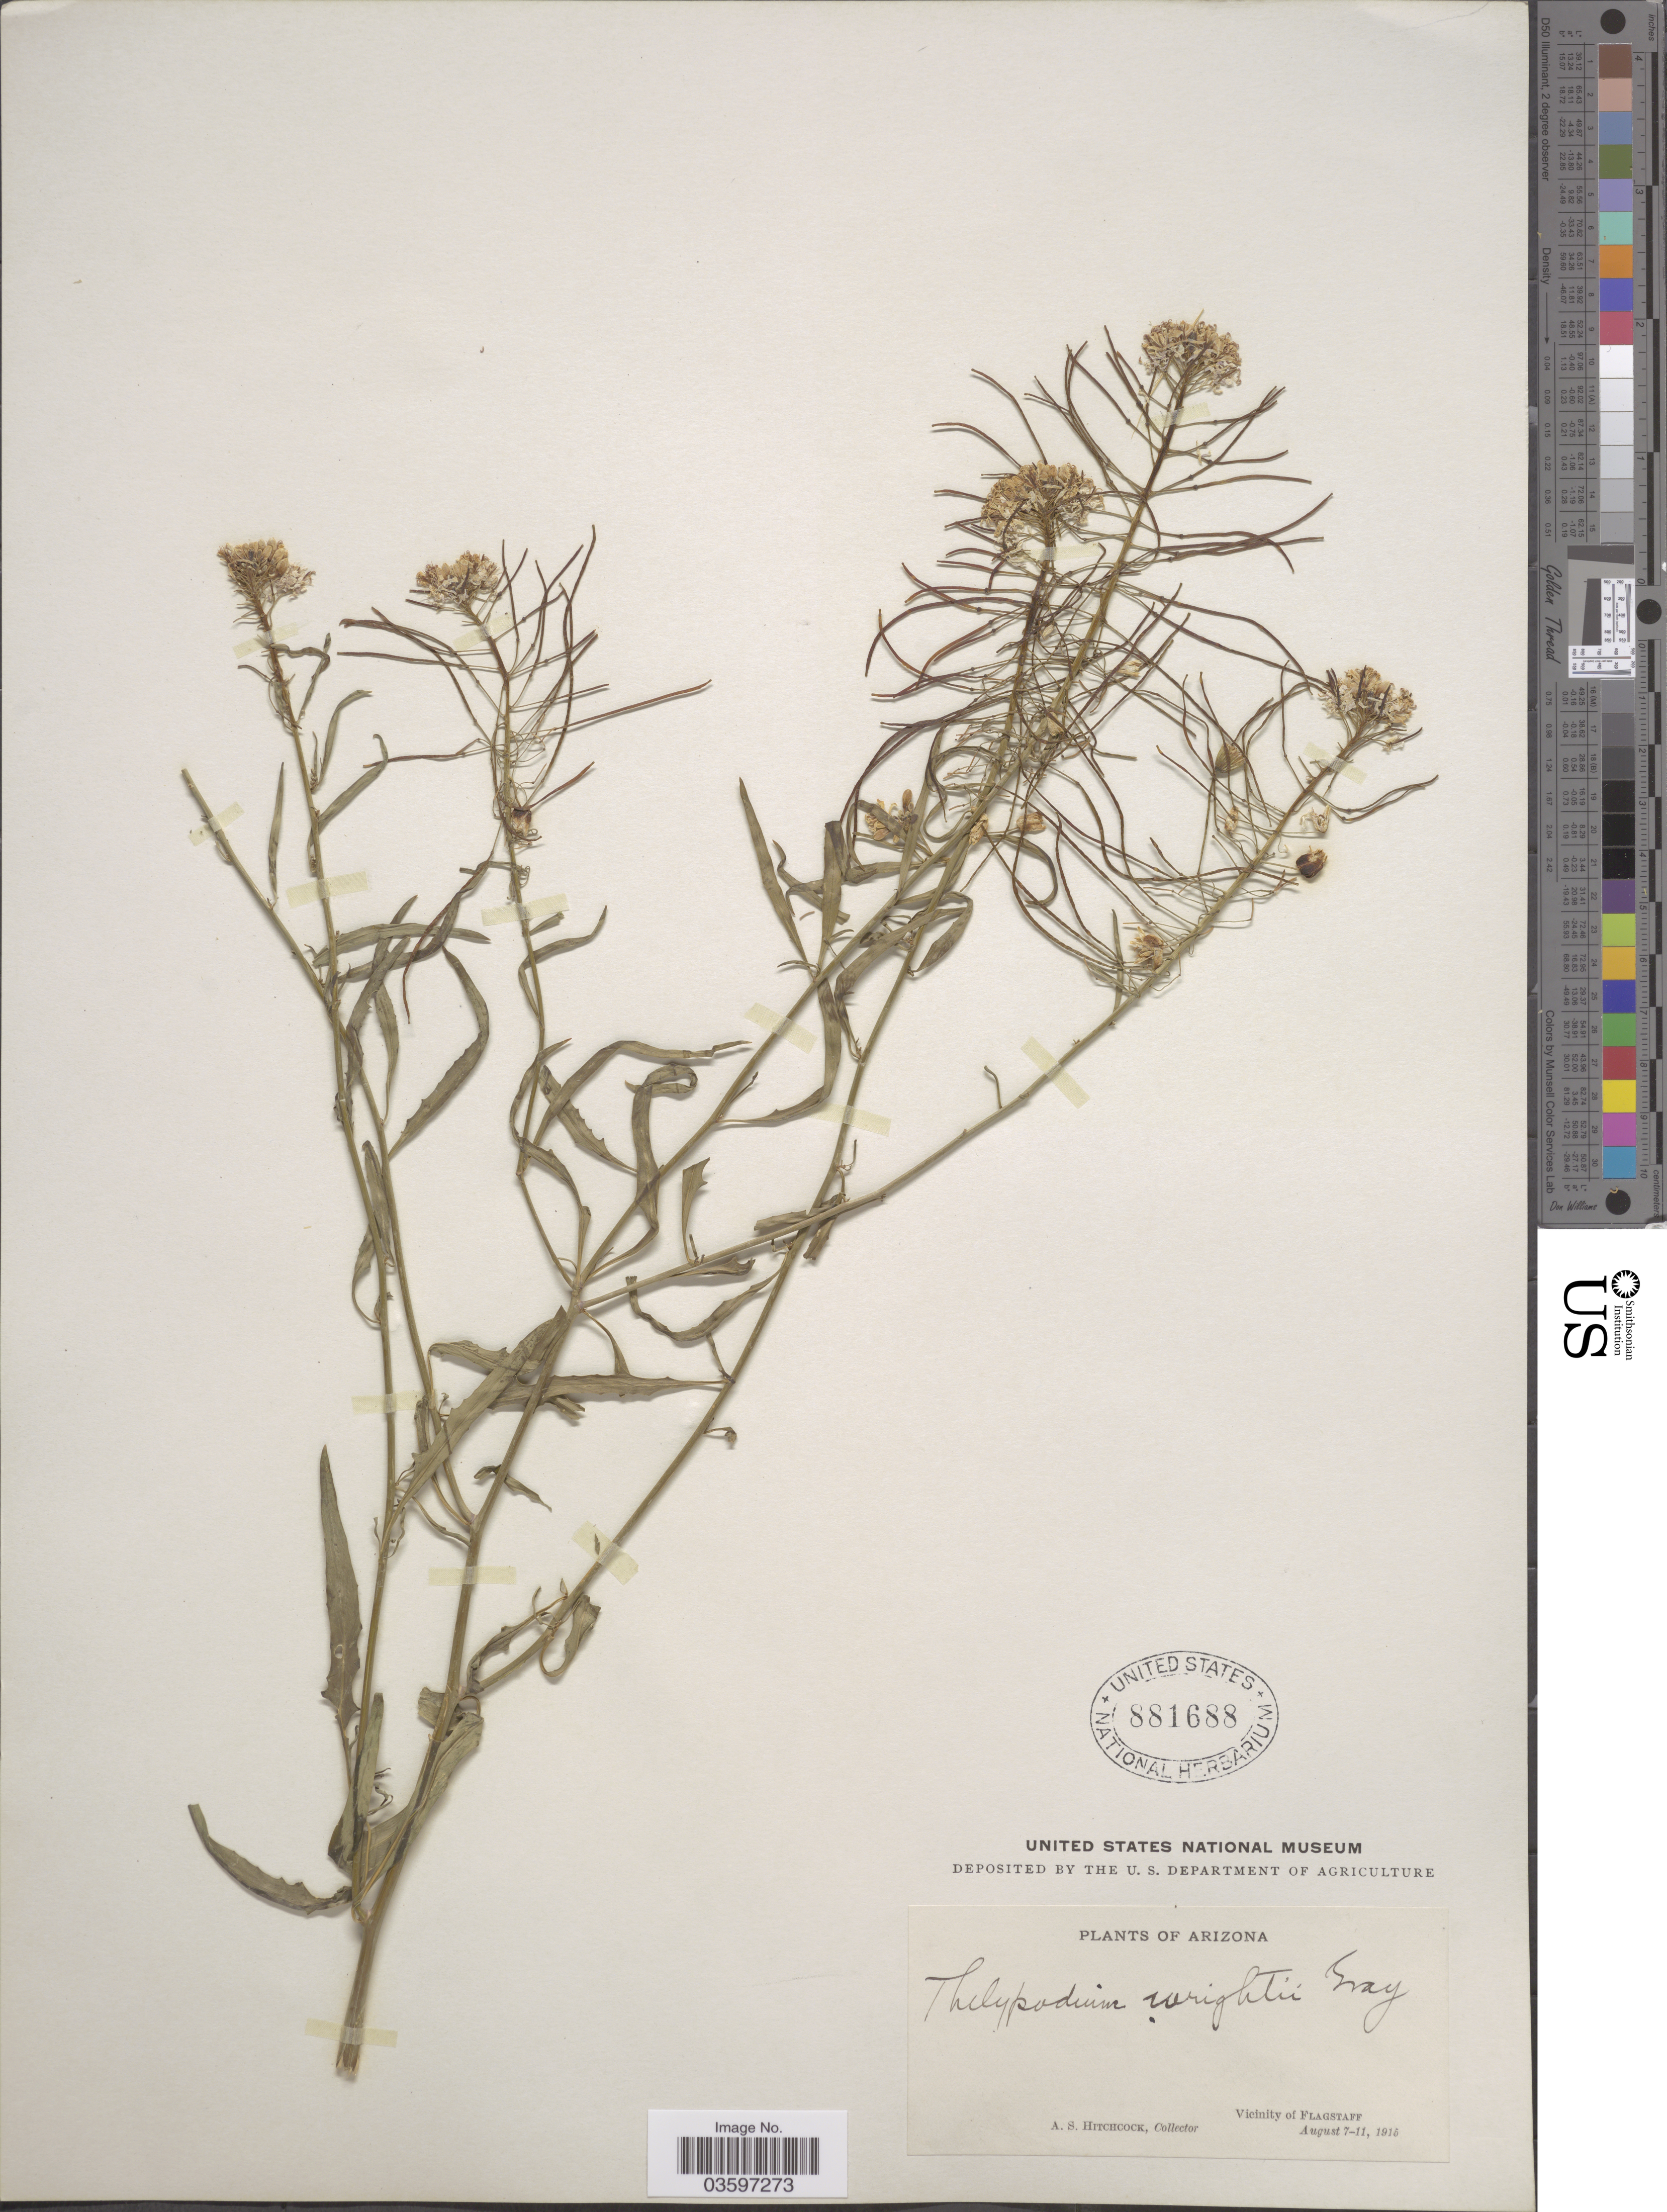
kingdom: Plantae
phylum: Tracheophyta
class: Magnoliopsida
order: Brassicales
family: Brassicaceae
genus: Stanleyella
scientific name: Stanleyella wrightii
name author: Rydb.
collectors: A. S. Hitchcock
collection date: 1915-08-07/1915-08-11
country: United States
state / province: Arizona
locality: Vicinity of Flagstaff.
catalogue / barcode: US 881688